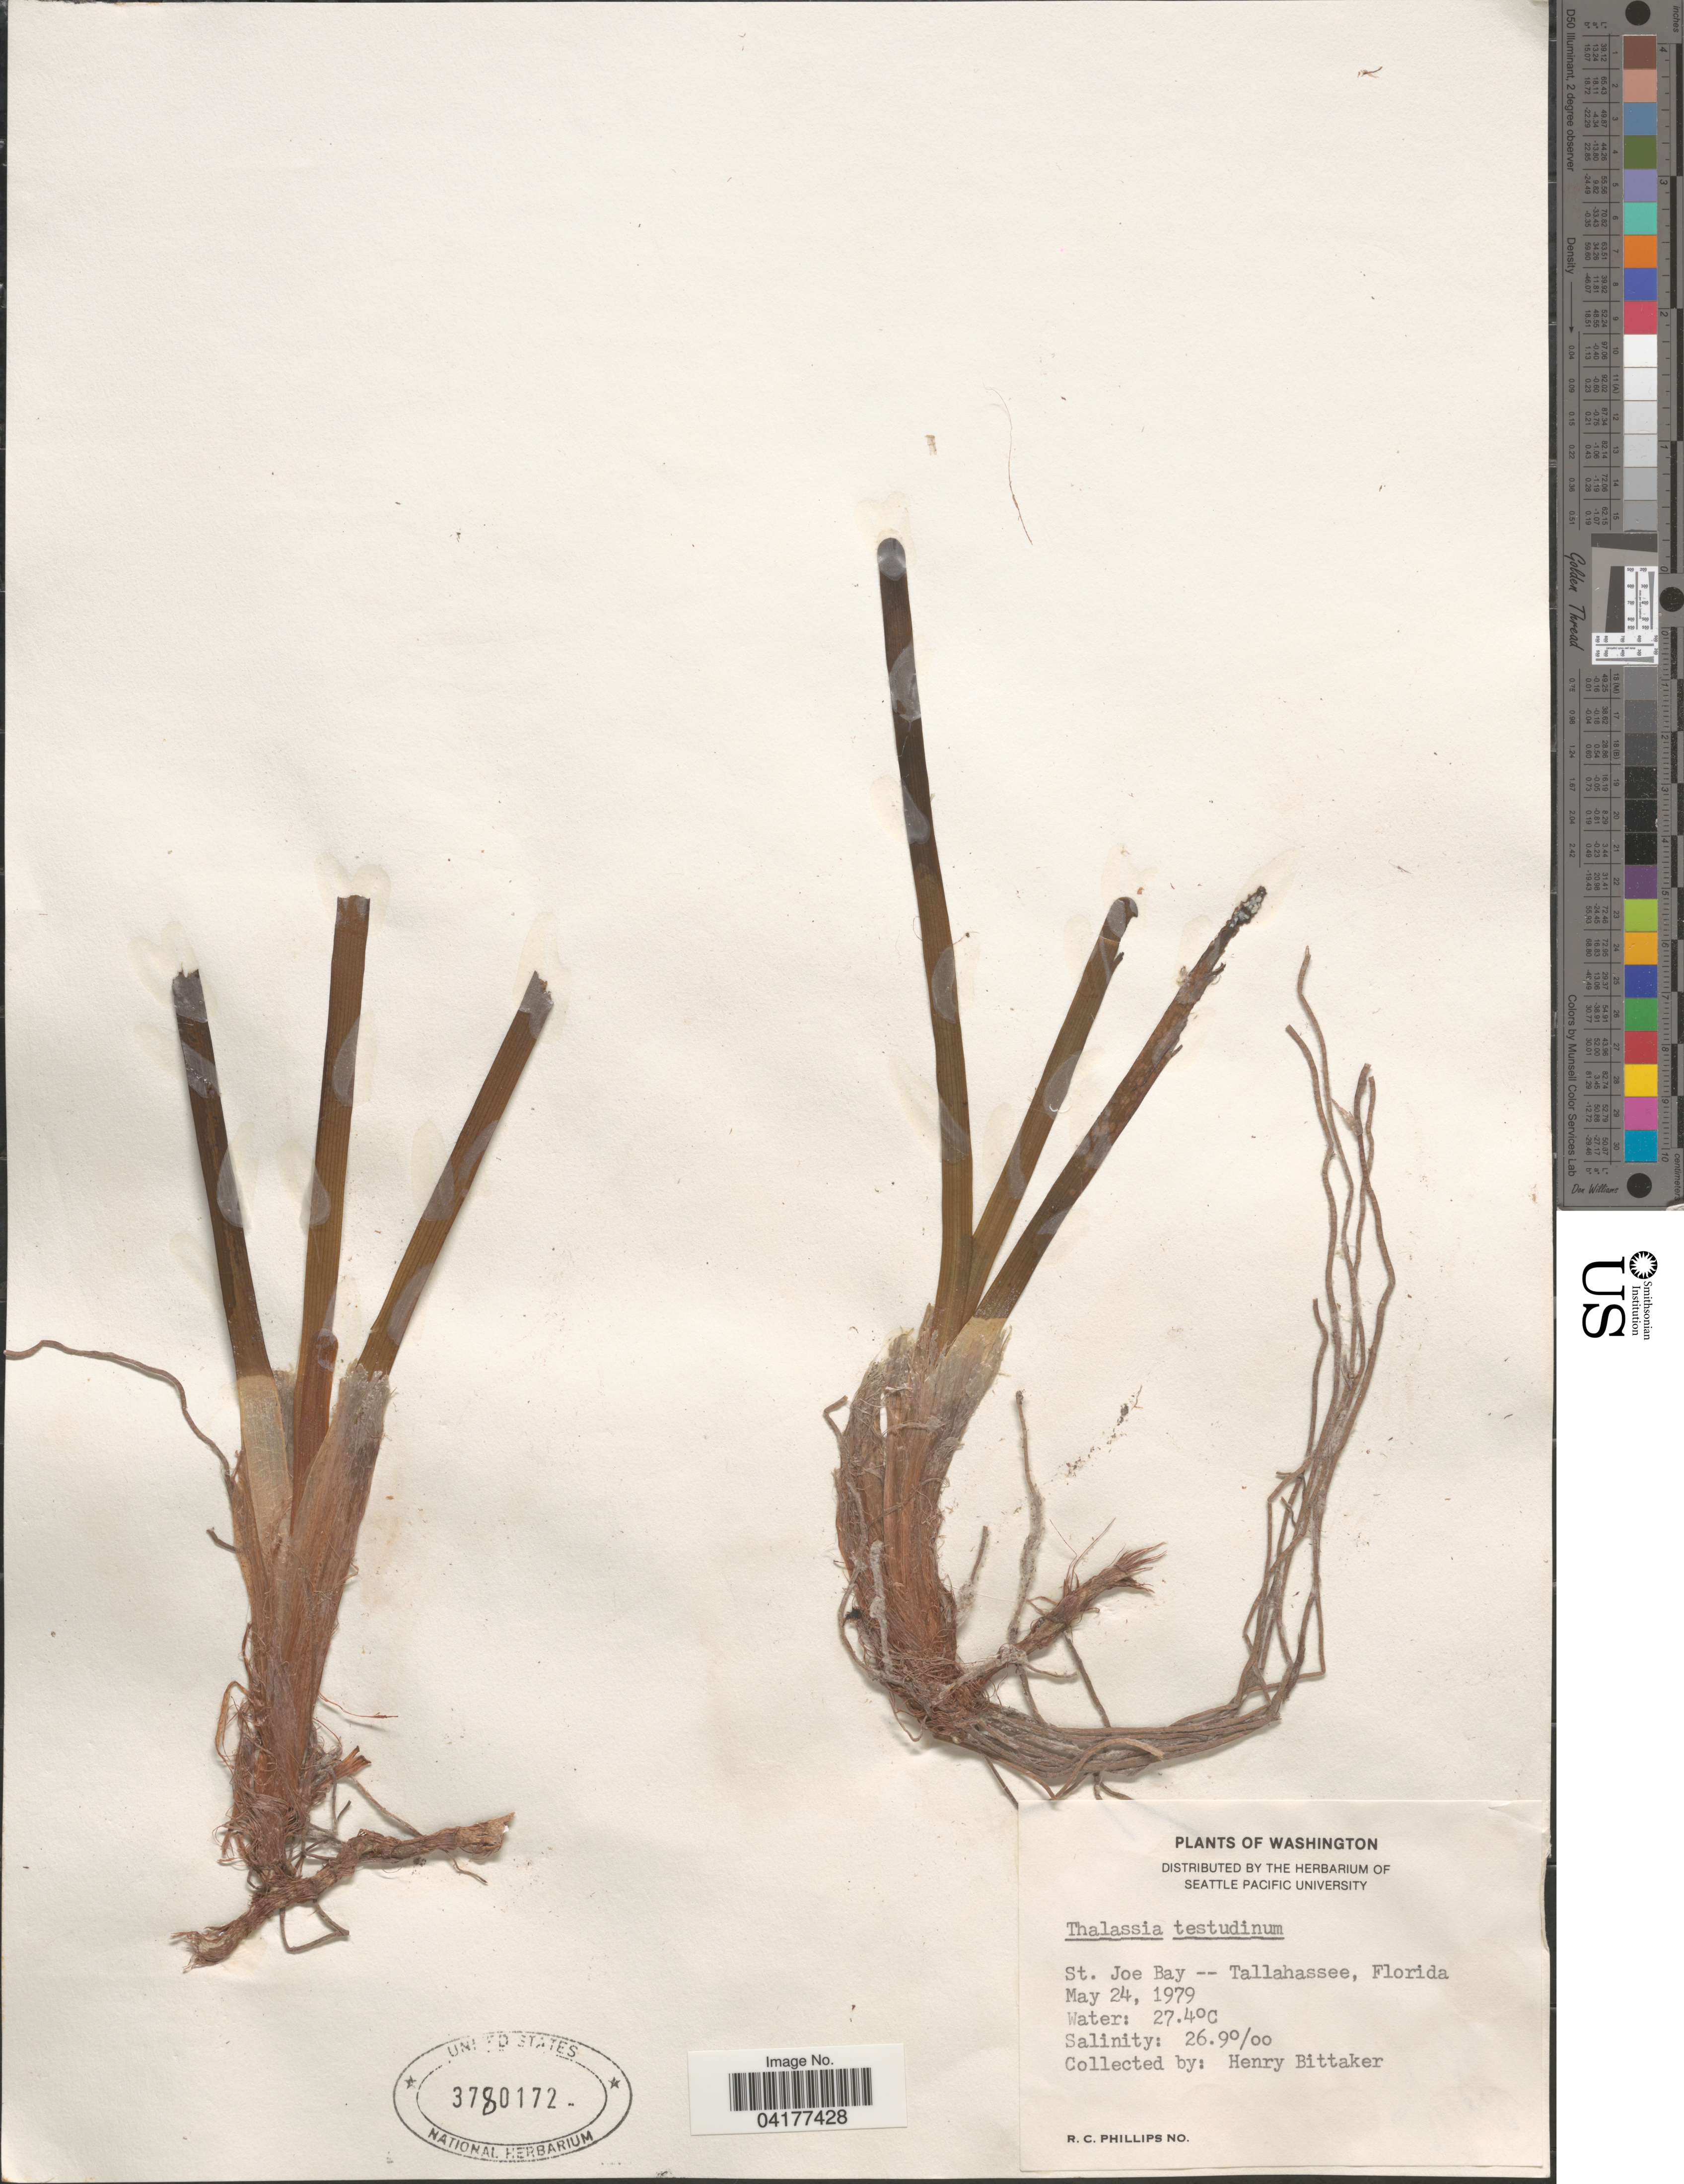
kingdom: Plantae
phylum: Tracheophyta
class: Liliopsida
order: Alismatales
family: Hydrocharitaceae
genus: Thalassia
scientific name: Thalassia testudinum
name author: Banks & Sol. ex K.D. Koenig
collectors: H. Bittaker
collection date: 1979-05-24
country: United States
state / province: Florida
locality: St. Joe Bay -- Tallahassee.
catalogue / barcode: US 3780172